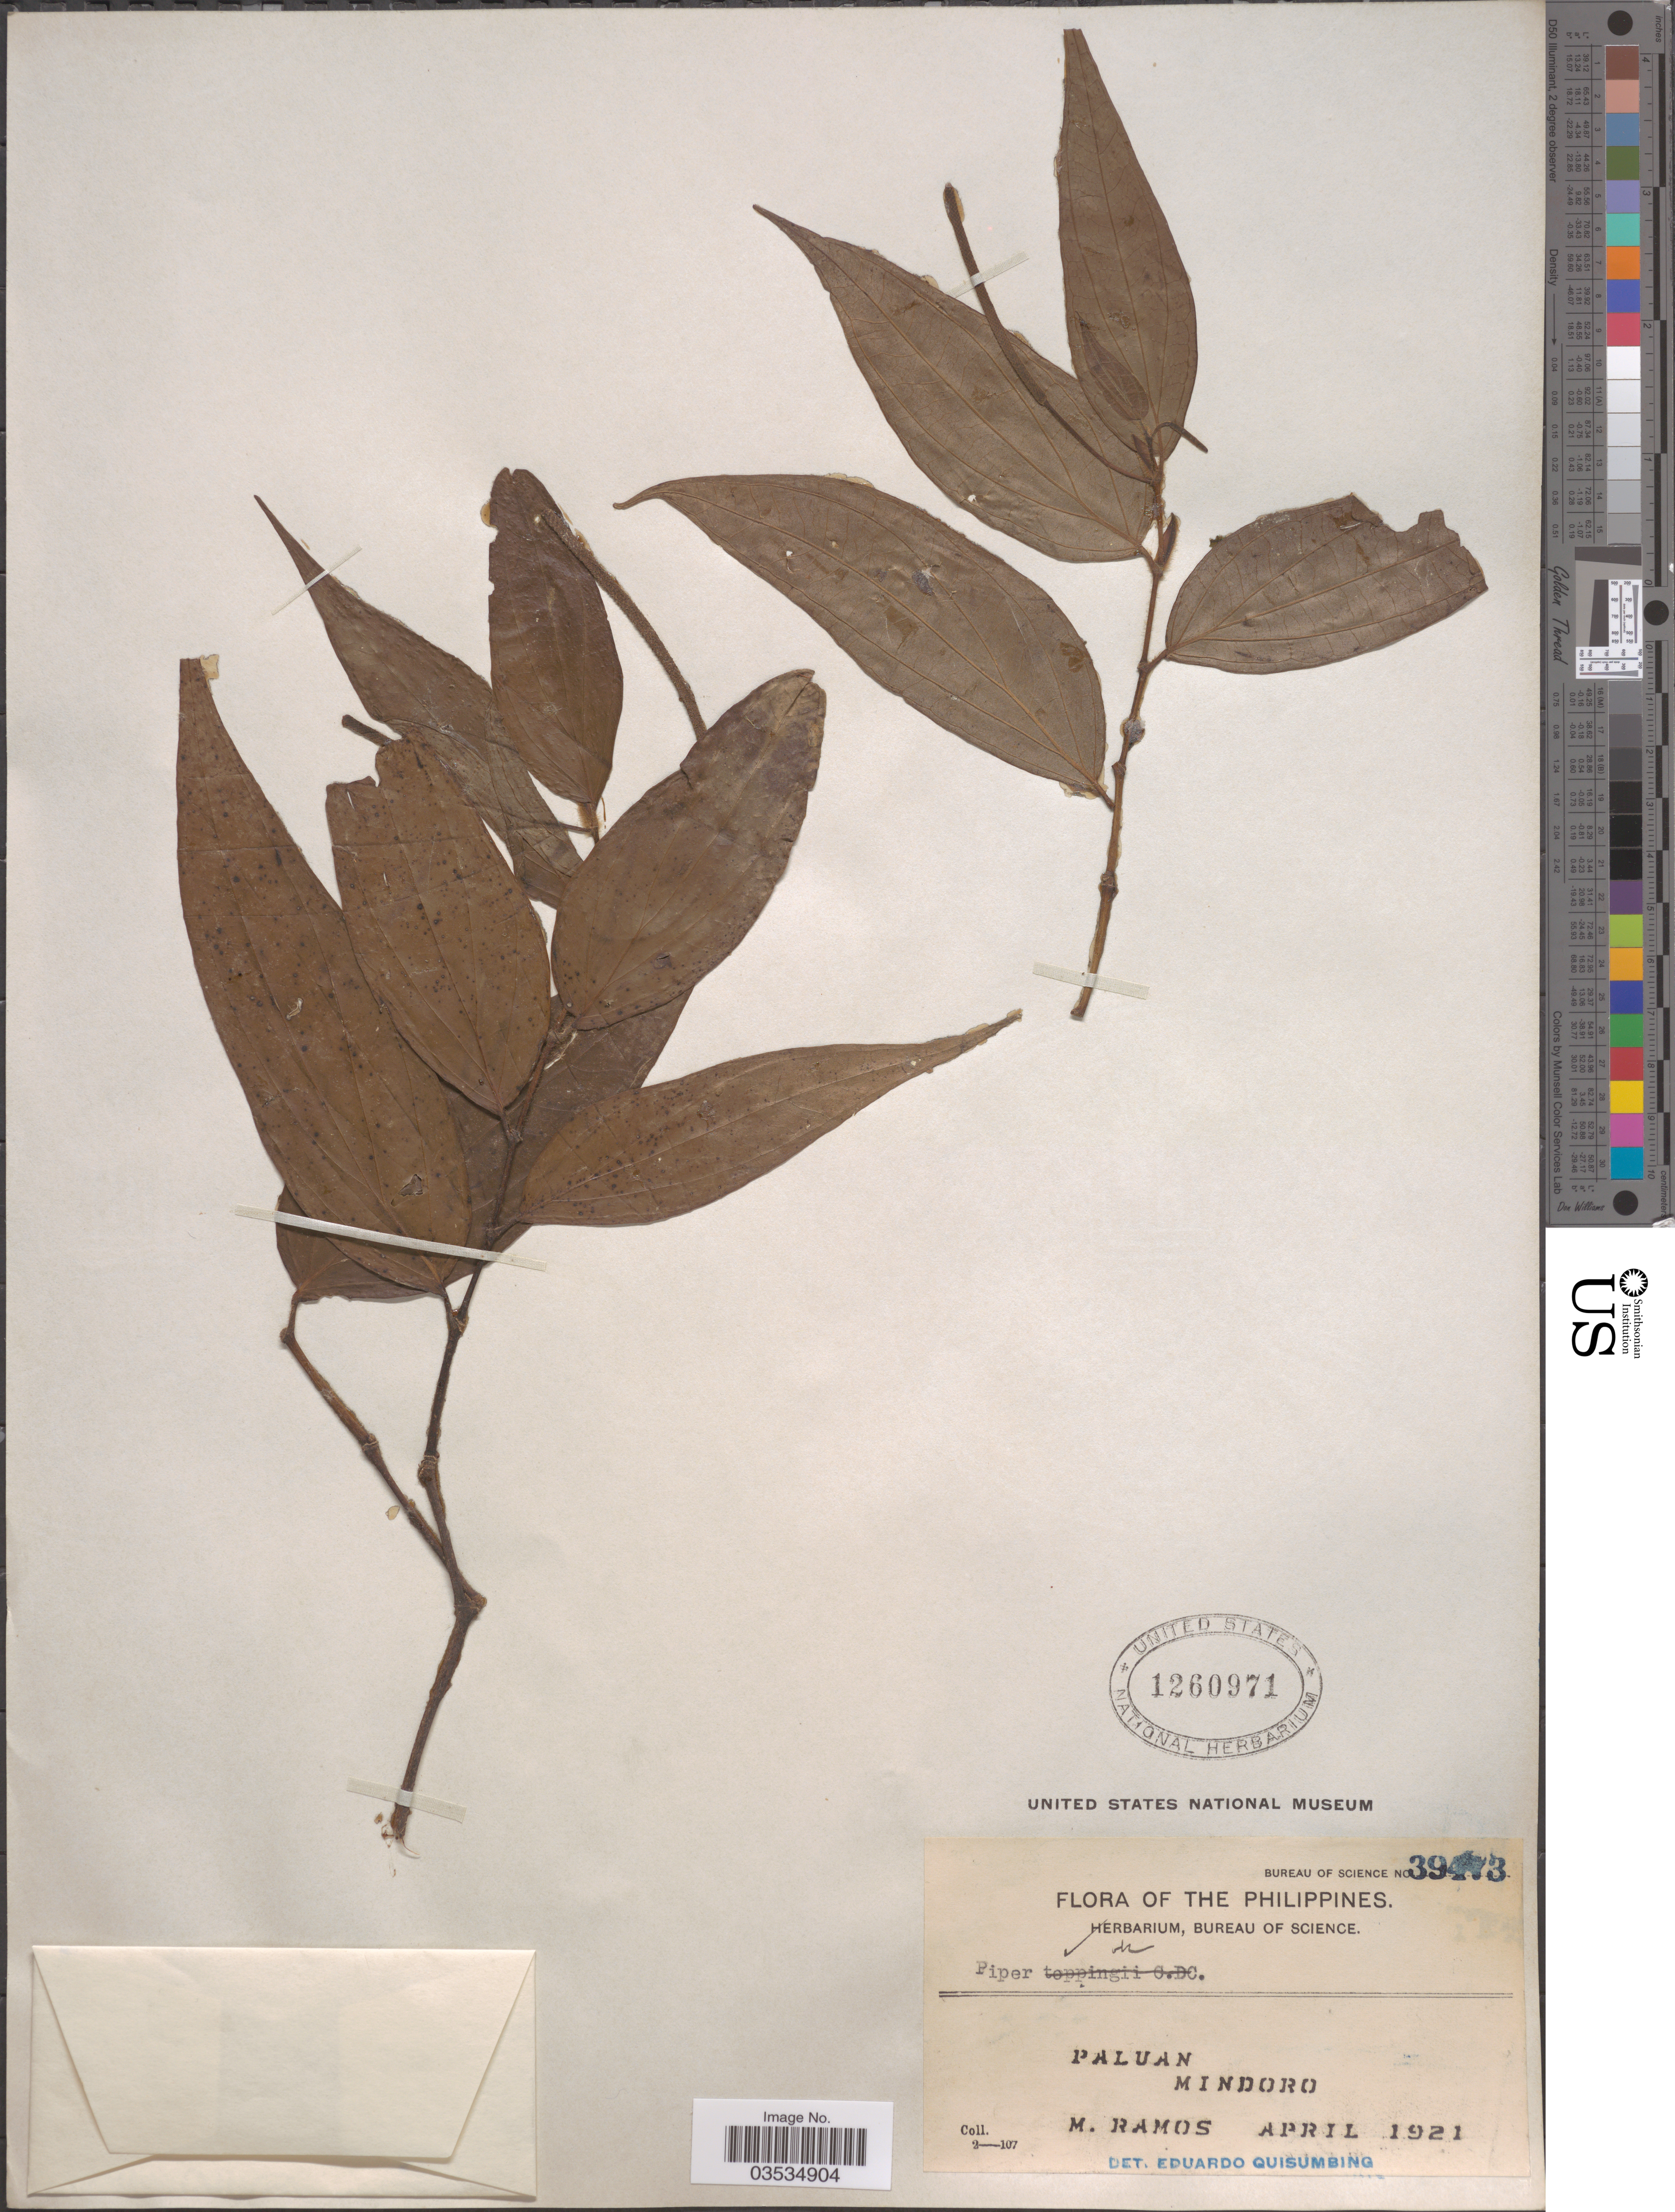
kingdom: Plantae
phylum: Tracheophyta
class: Magnoliopsida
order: Piperales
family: Piperaceae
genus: Piper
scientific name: Piper toppingii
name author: C. DC. in Elmer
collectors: M. Ramos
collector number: Bureau of Science 39473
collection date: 1921-04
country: Philippines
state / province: Mimaropa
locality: Paluan. Mindoro.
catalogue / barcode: US 1260971